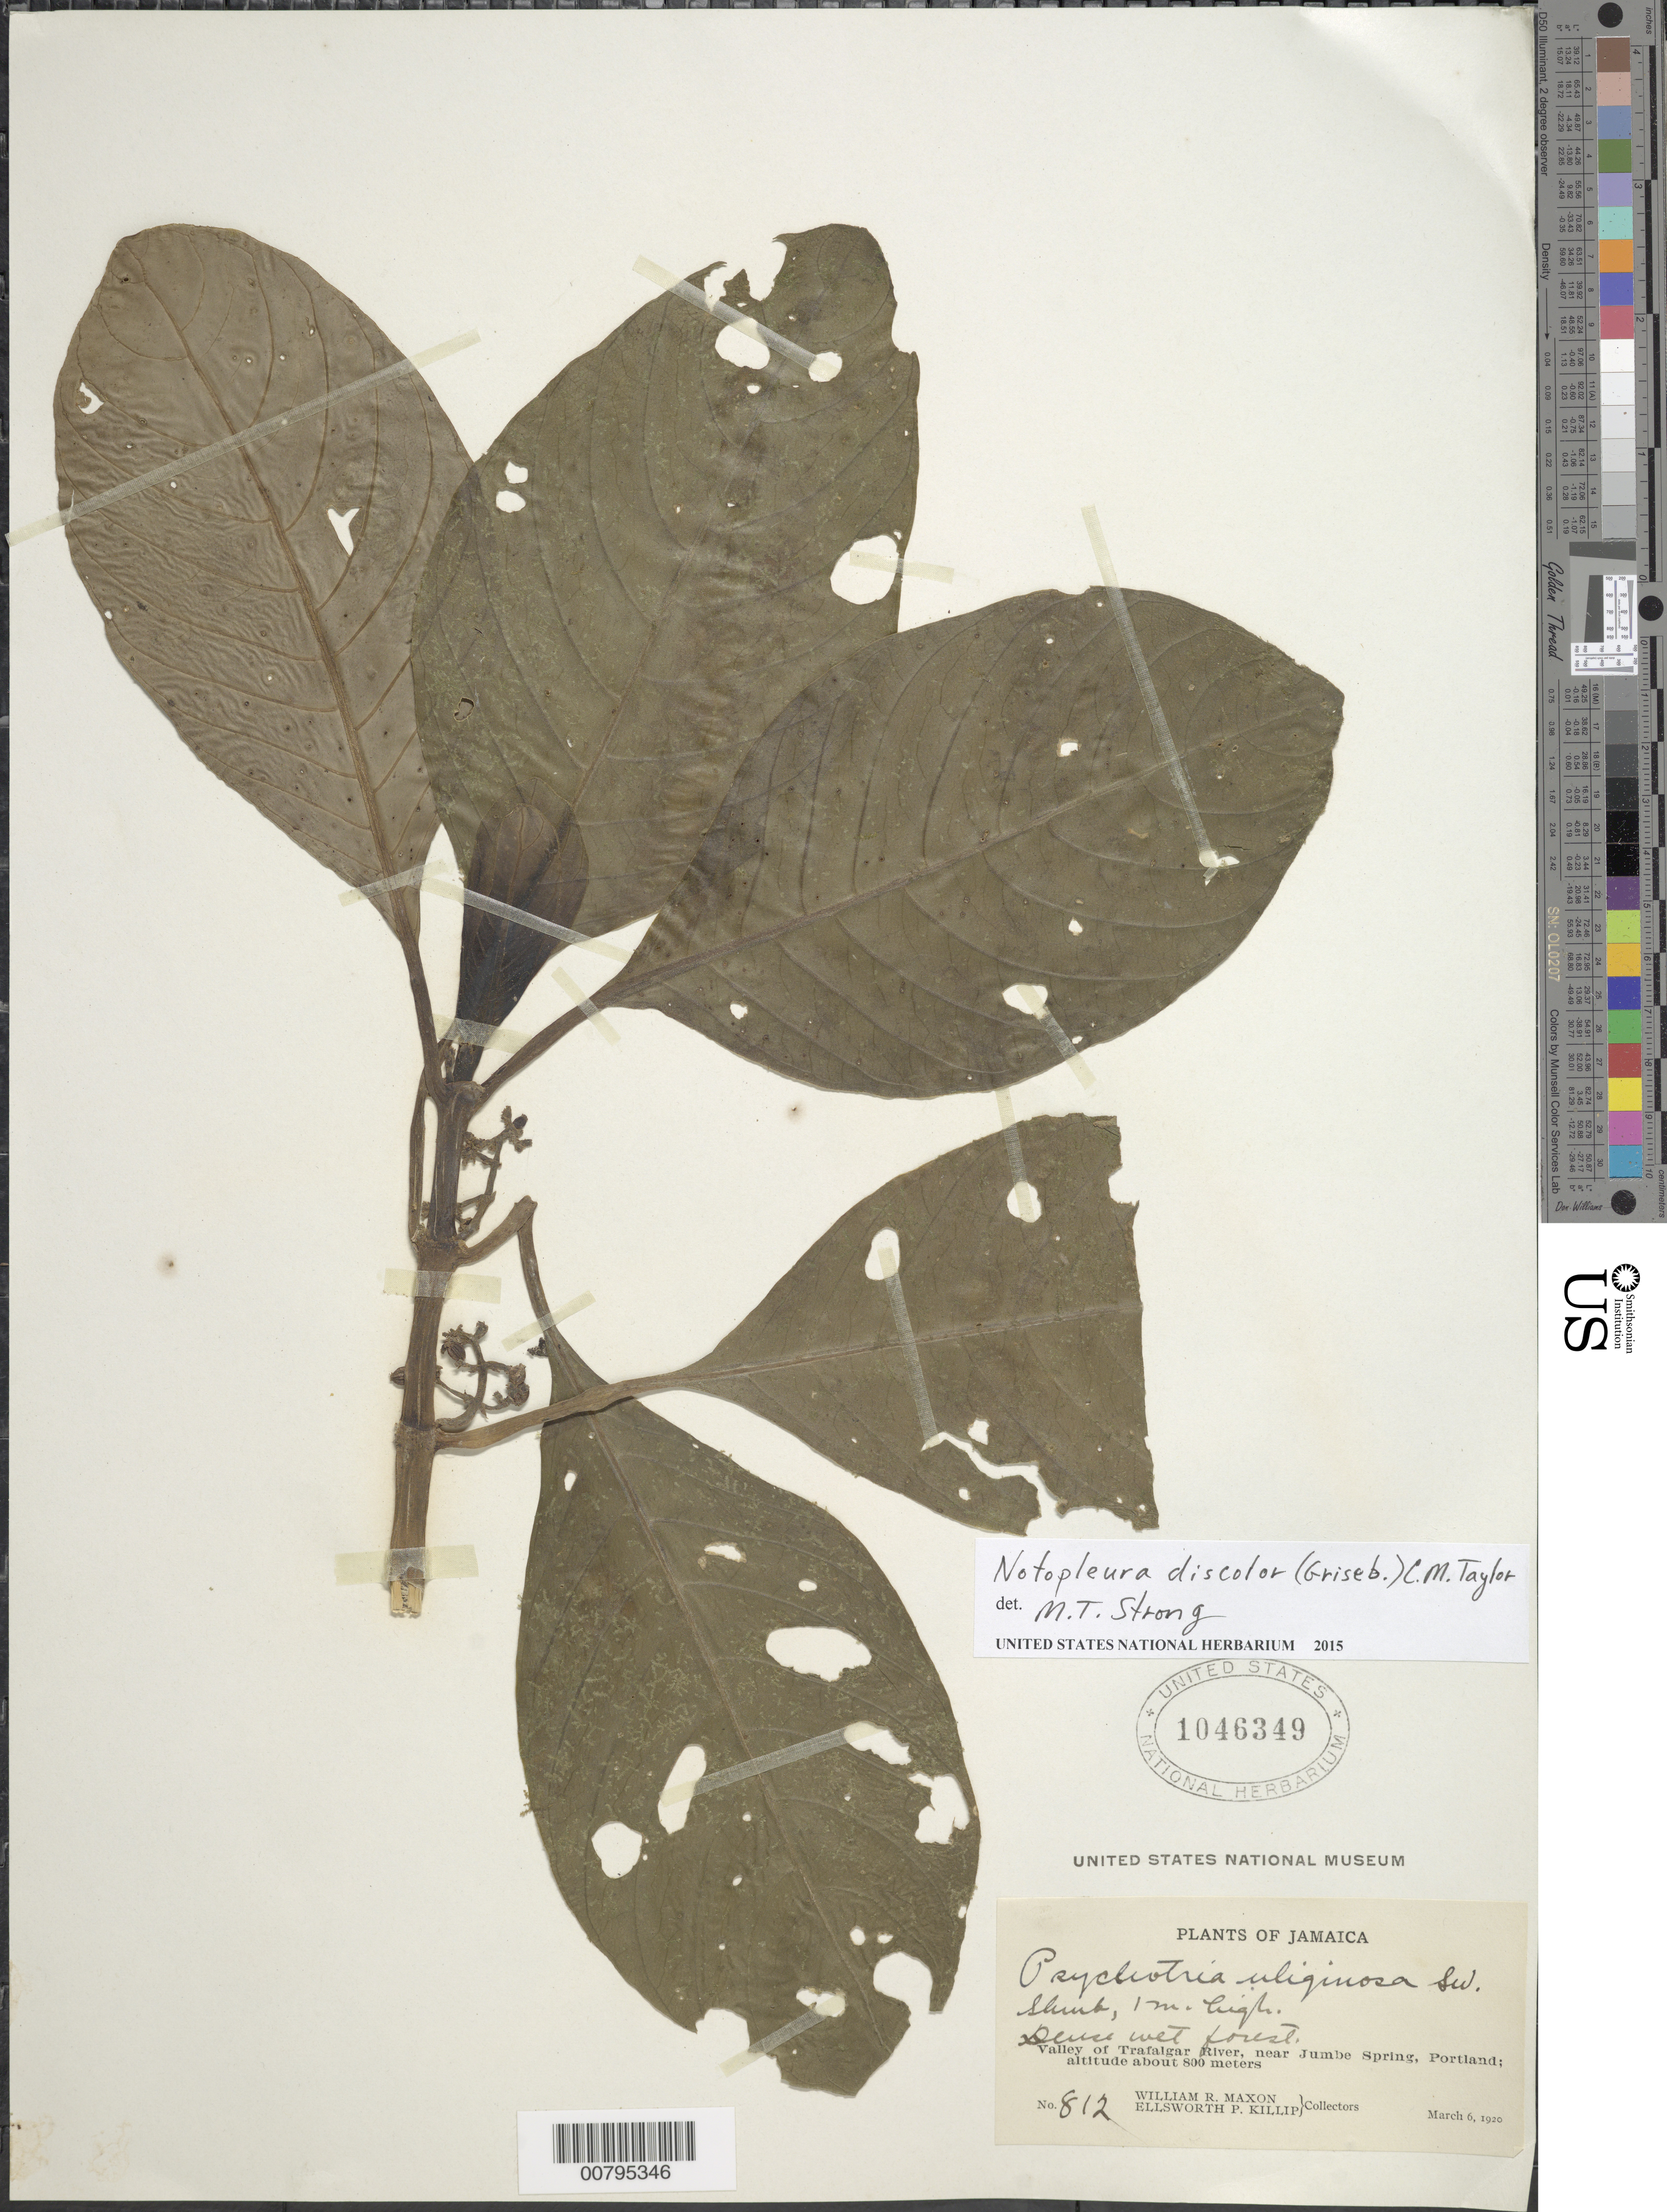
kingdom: Plantae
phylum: Tracheophyta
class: Magnoliopsida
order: Gentianales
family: Rubiaceae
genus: Notopleura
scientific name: Notopleura discolor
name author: (Griseb.) C.M. Taylor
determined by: Strong, M. T., (US), Smithsonian Institution - National Museum of Natural History (UNITED STATES)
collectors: W. R. Maxon & E. P. Killip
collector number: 812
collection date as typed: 06 Mar 1920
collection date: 1920-03-06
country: Jamaica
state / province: Portland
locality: Valley of Trafalgar River, near Jumbe Spring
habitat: Dense wet forest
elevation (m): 800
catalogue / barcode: US 1046349